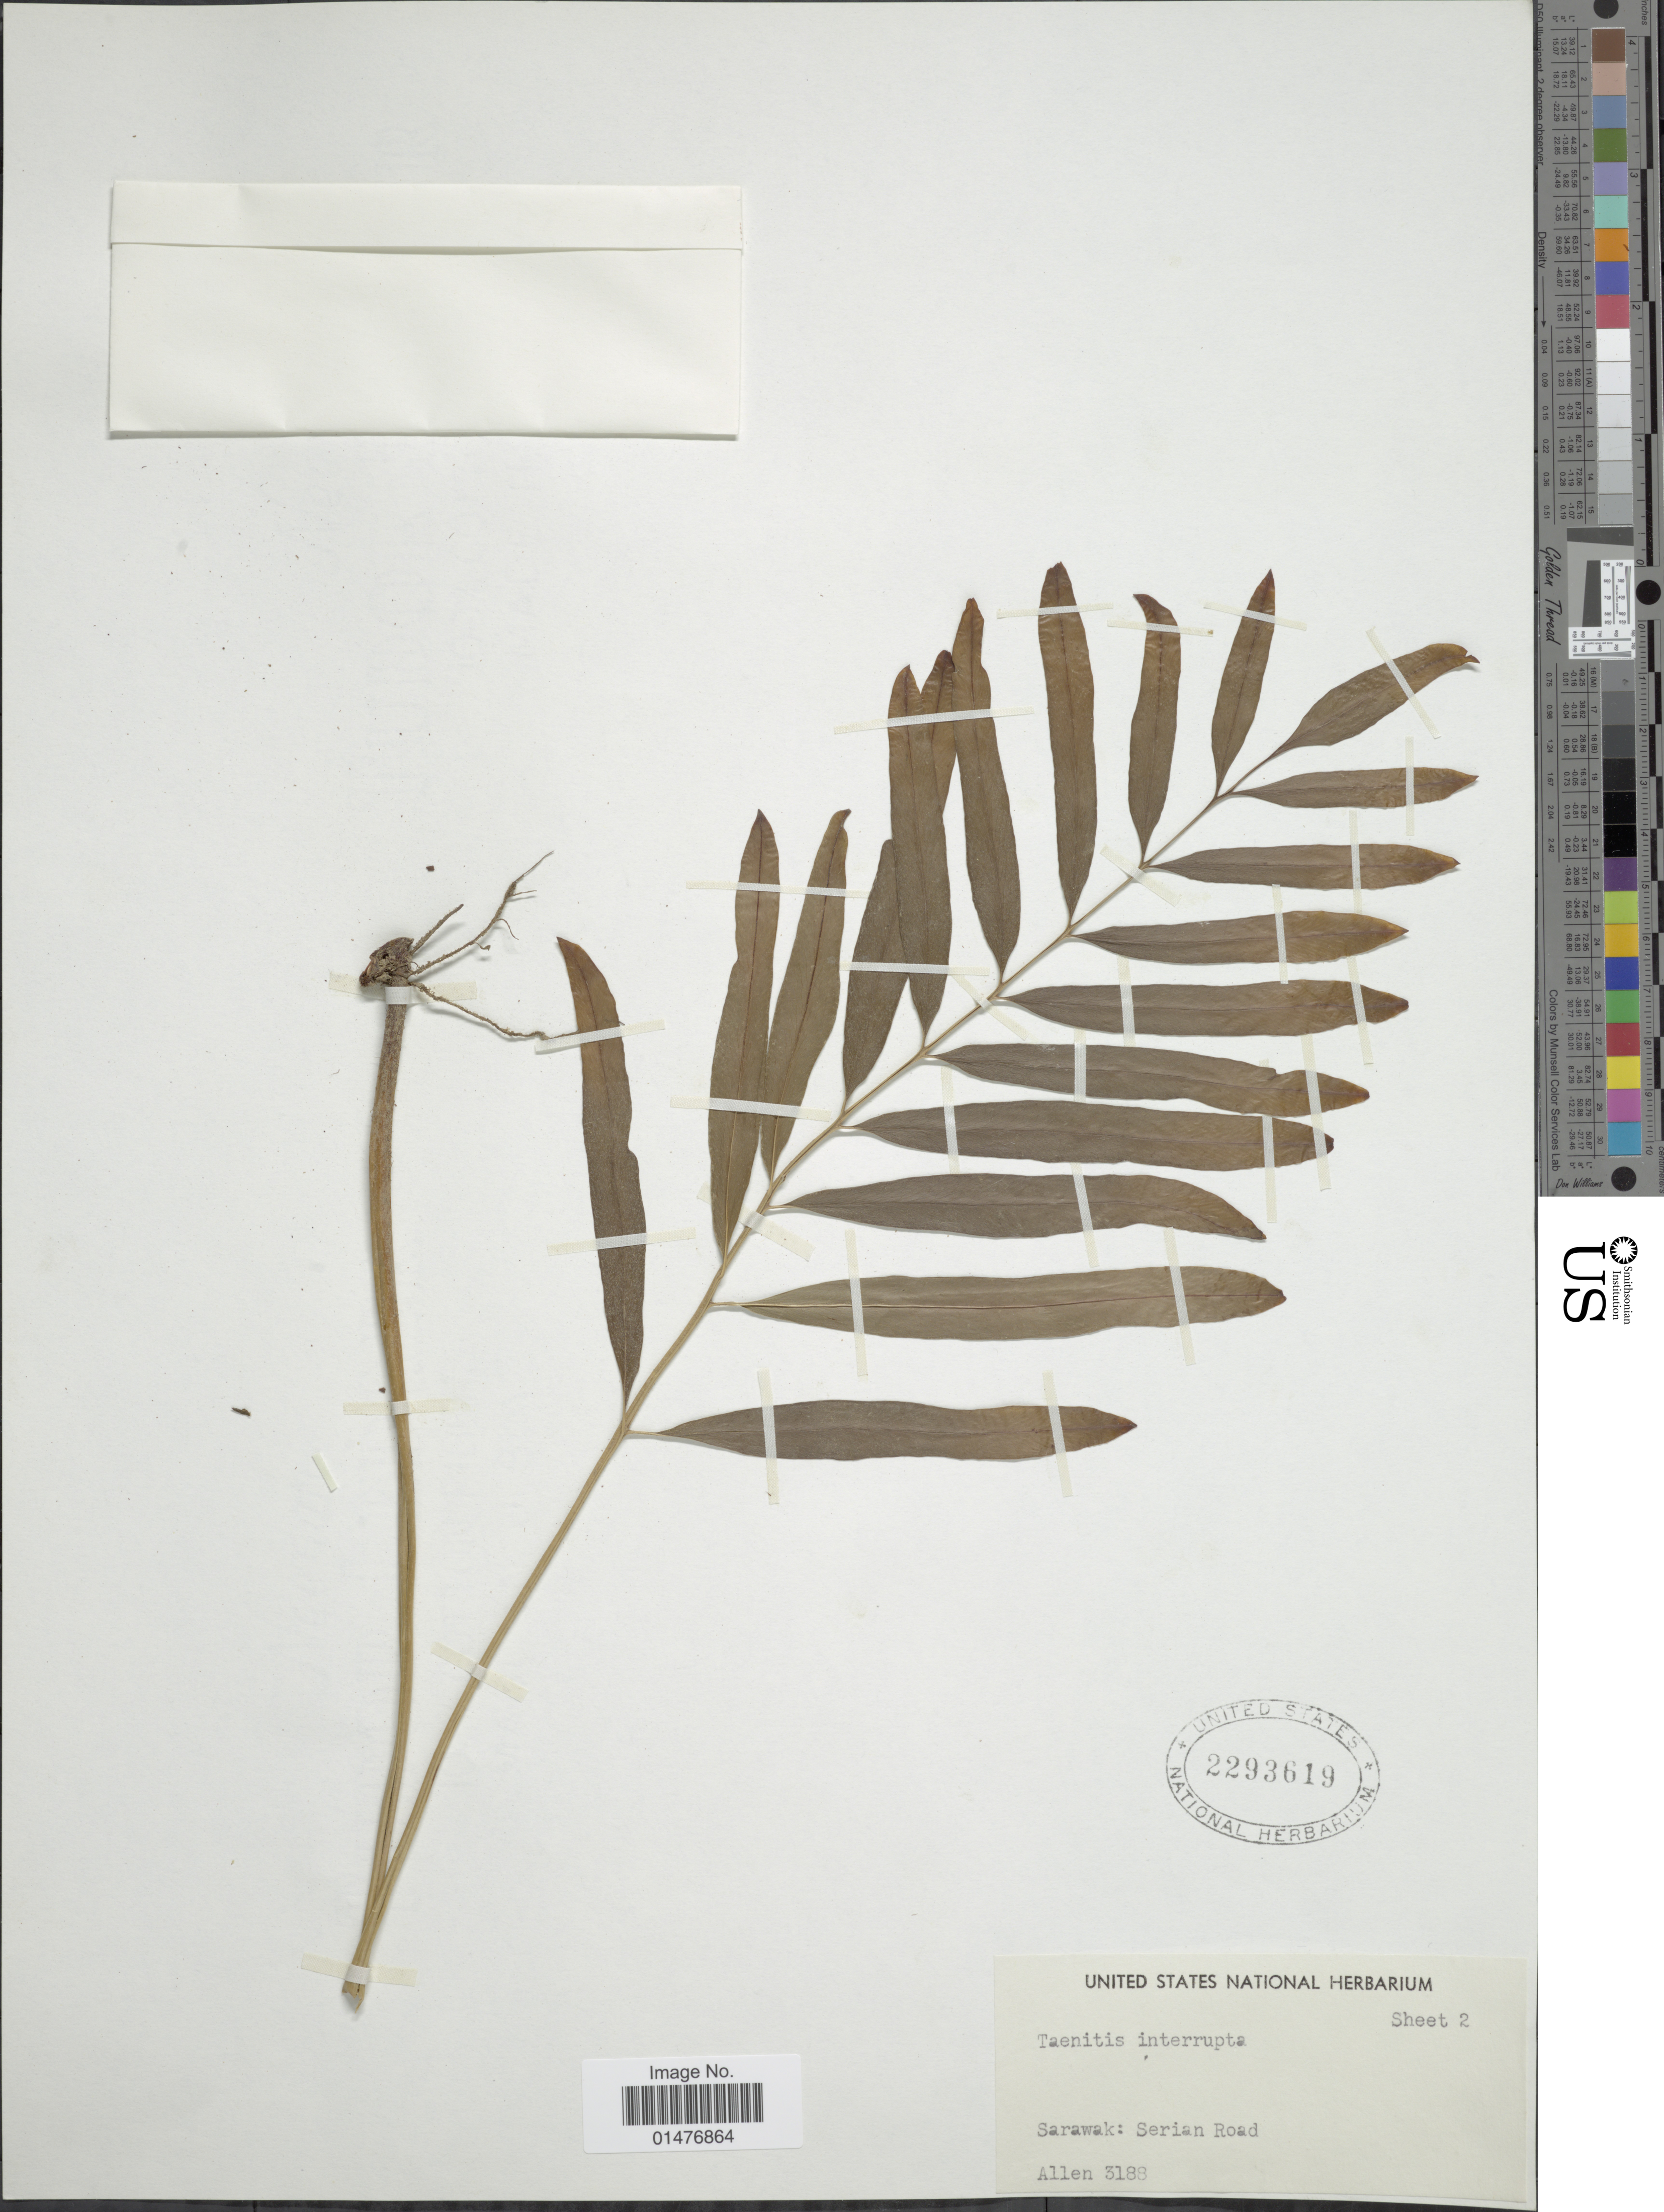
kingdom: Plantae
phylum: Tracheophyta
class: Polypodiopsida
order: Polypodiales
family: Pteridaceae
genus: Taenitis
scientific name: Taenitis interrupta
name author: Hook. & Grev.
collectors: -- Allen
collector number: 3188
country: Malaysia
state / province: Sarawak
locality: Serian Road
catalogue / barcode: US 2293619